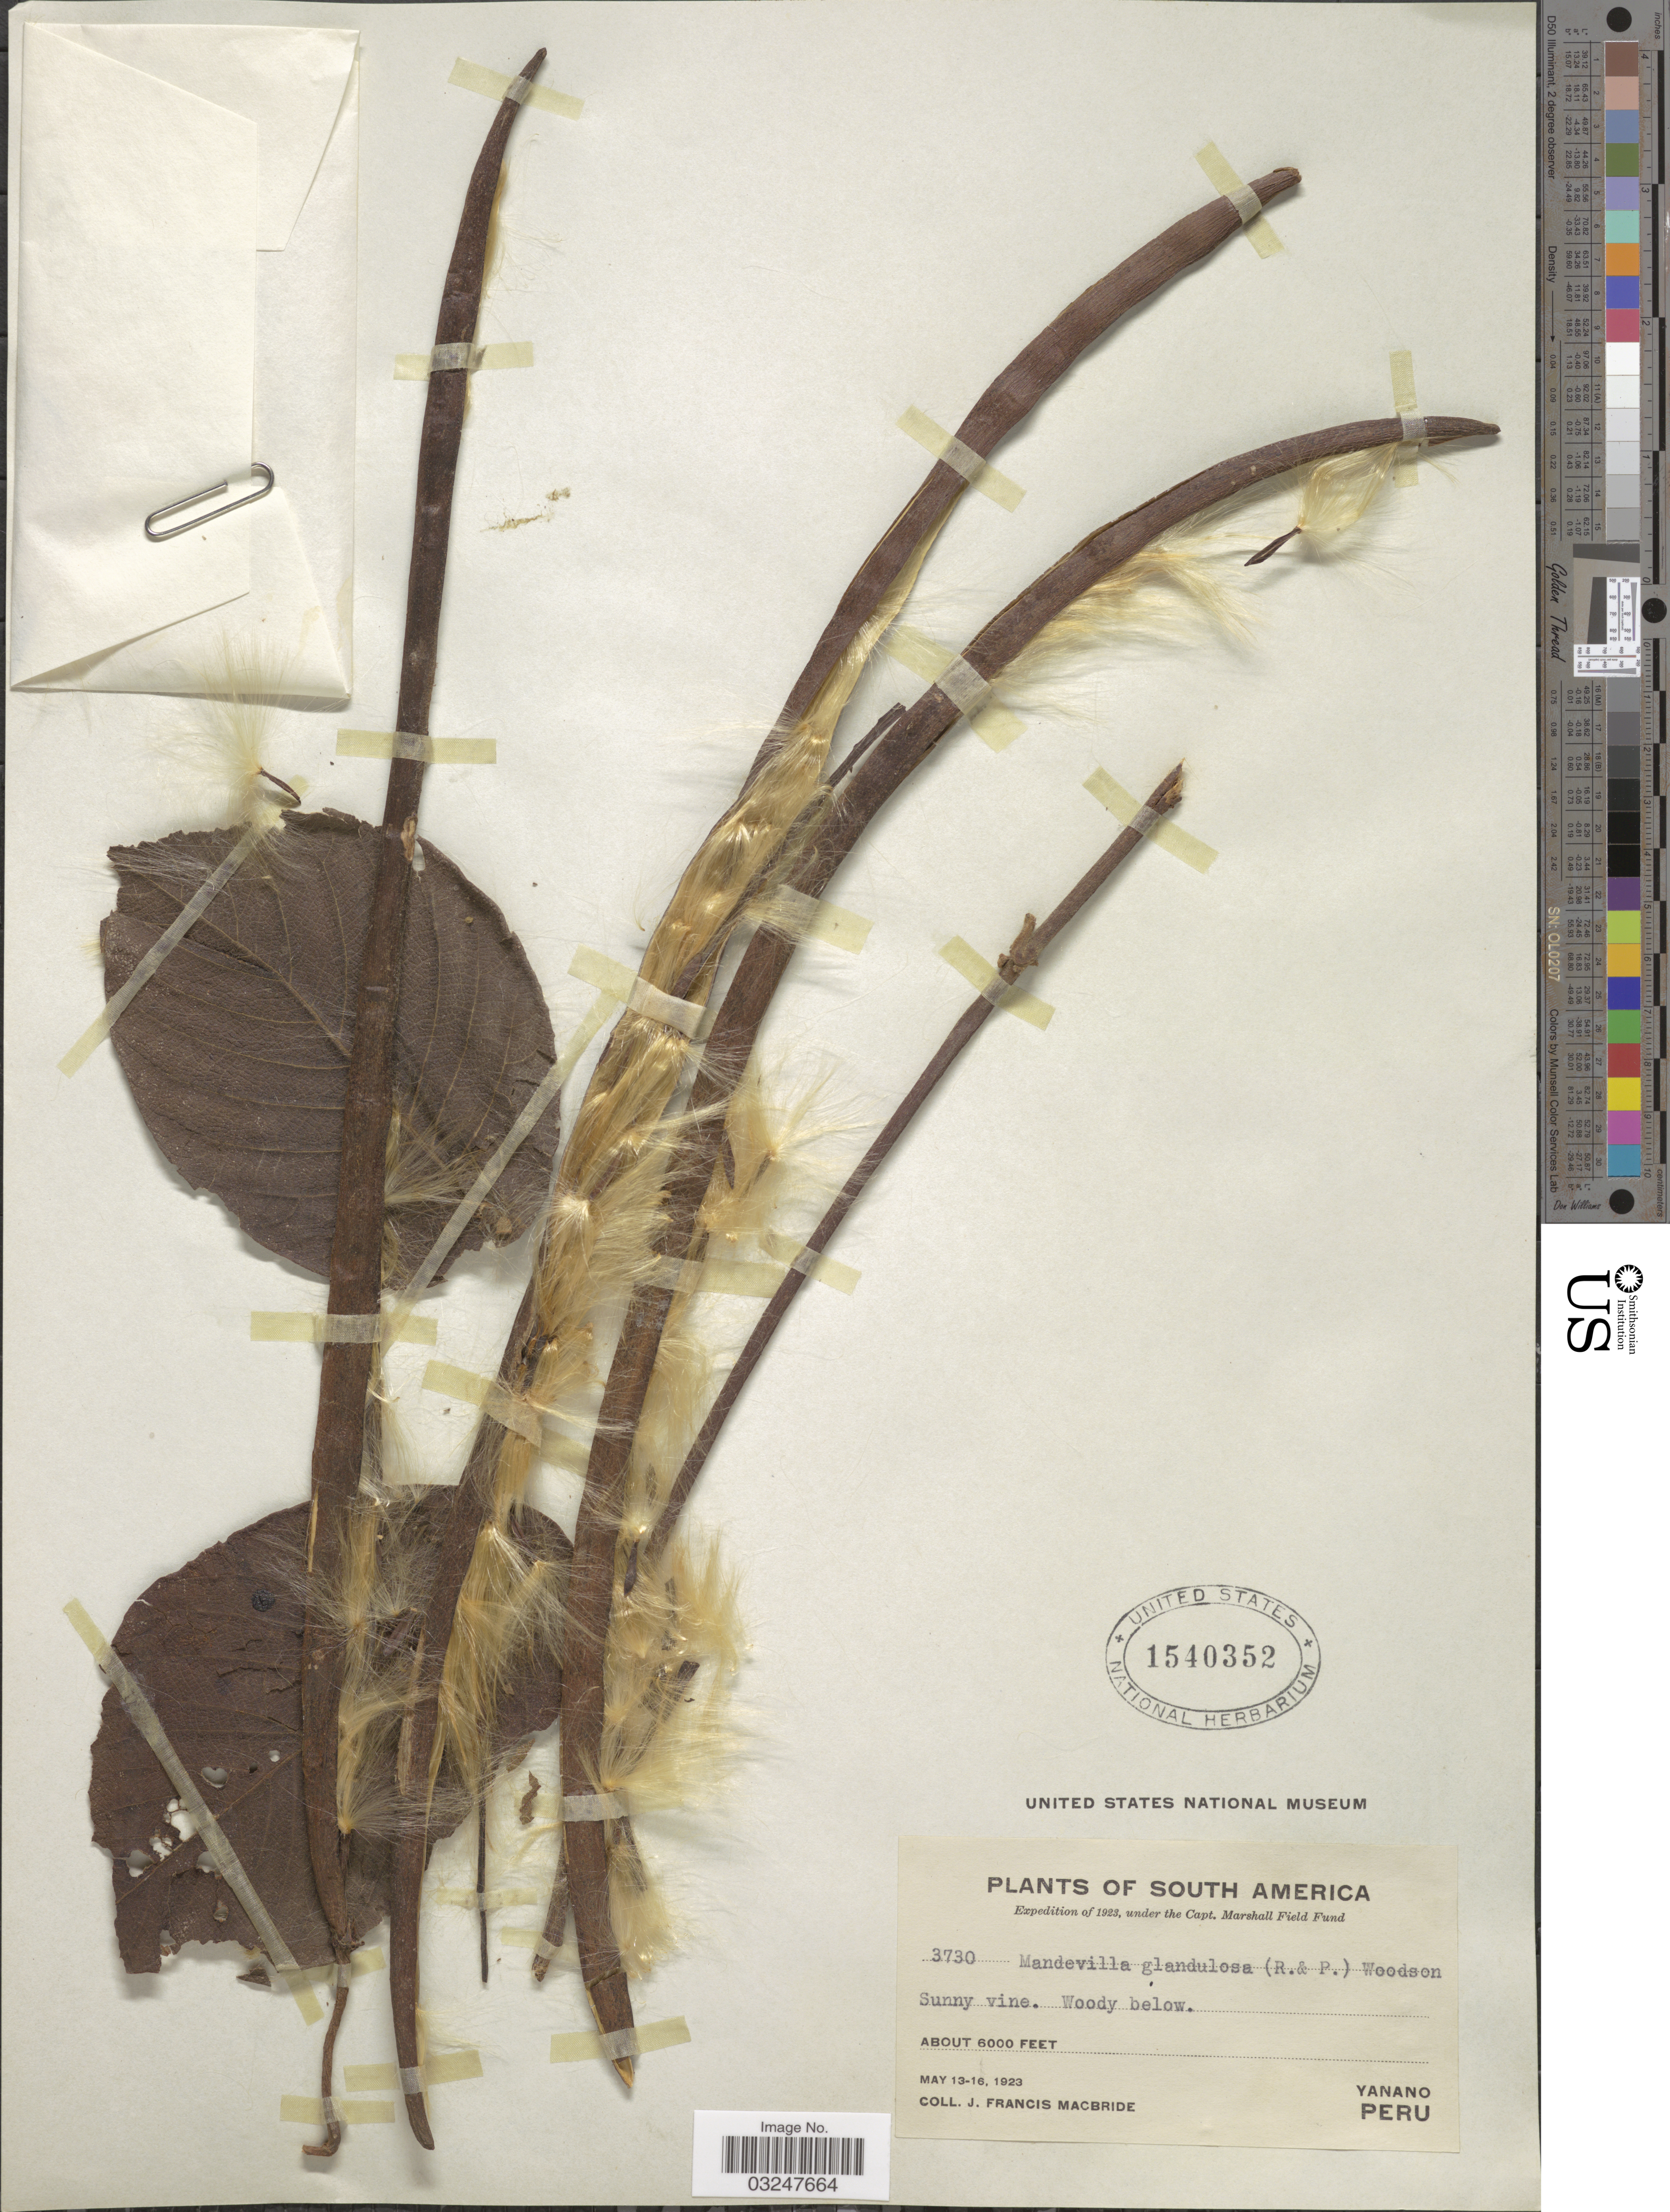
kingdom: Plantae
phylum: Tracheophyta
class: Magnoliopsida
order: Gentianales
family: Apocynaceae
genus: Mandevilla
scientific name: Mandevilla glandulosa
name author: (Ruiz & Pav.) Woodson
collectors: J. F. Macbride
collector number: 3730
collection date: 1923-05-13/1923-05-16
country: Peru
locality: Yanano.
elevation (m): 1829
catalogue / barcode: US 1540352